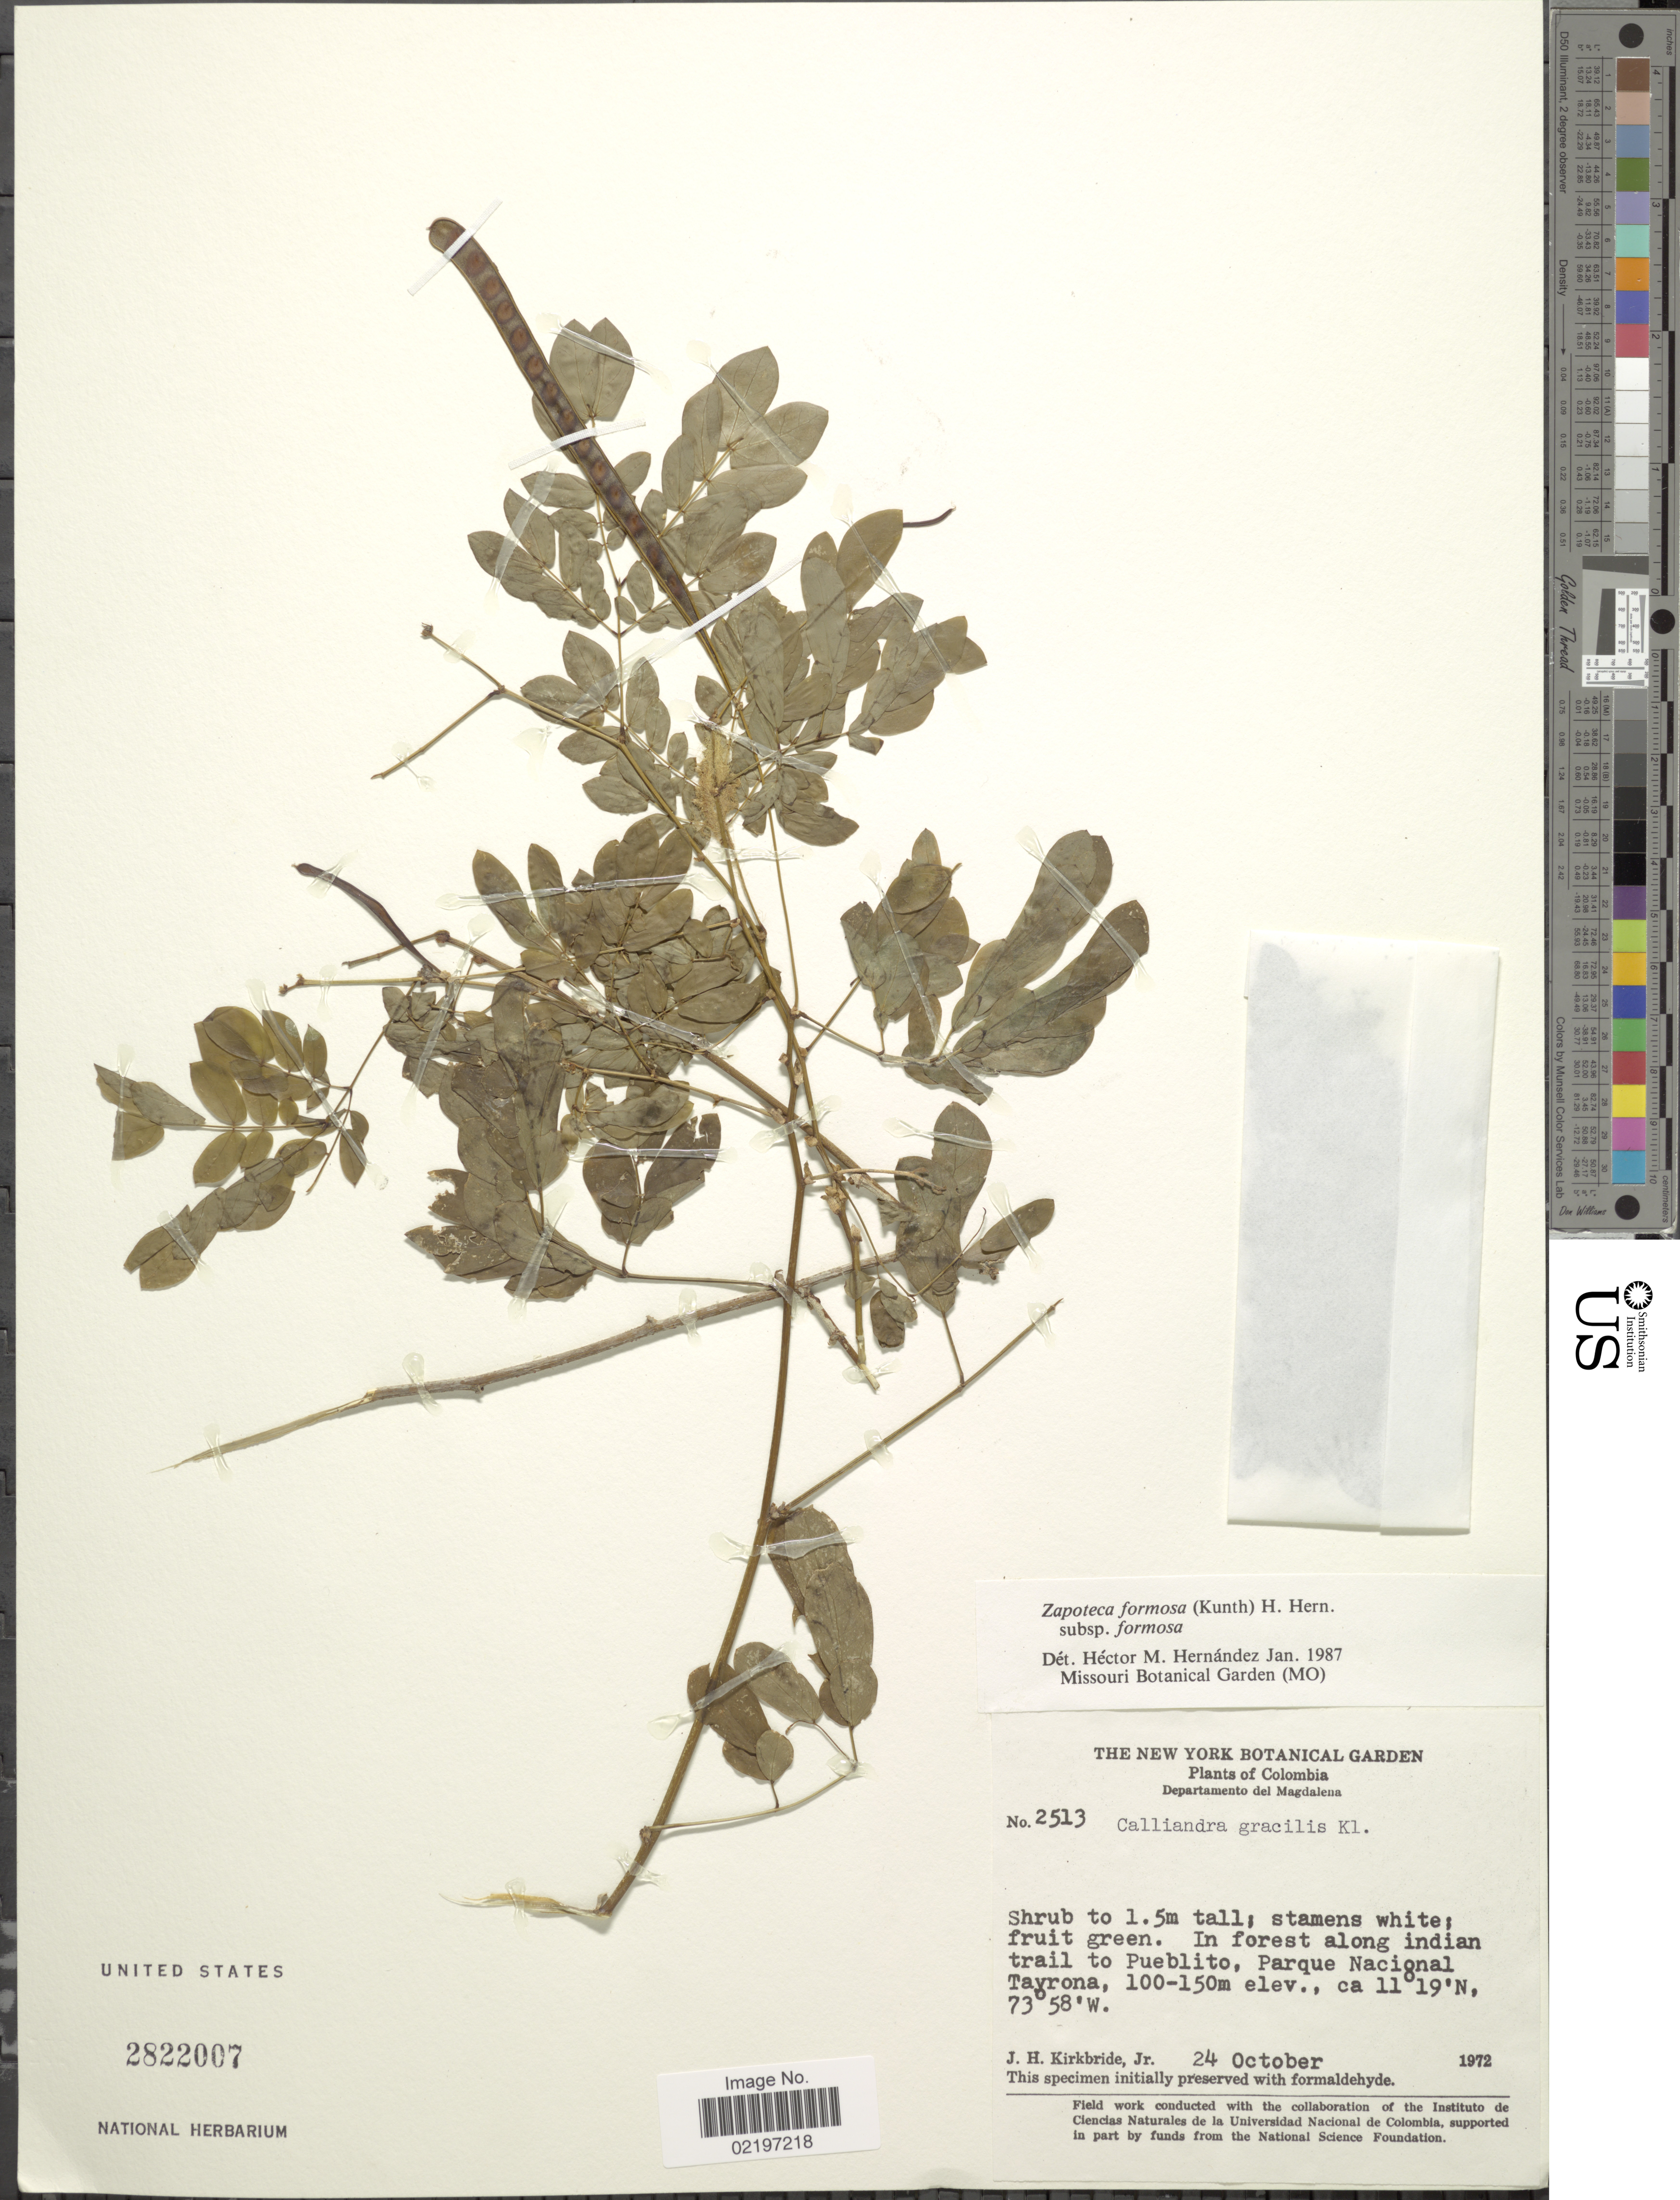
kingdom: Plantae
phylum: Tracheophyta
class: Magnoliopsida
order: Fabales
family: Fabaceae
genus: Zapoteca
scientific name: Zapoteca formosa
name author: (Kunth) H.M. Hern.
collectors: J. H. Kirkbride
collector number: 2513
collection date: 1972-10-24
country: Colombia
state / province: Magdalena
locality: Departamento del Magdalena, In forest along indian trail to Pueblito, Parque Nacional Tayrona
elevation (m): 100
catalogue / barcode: US 2822007